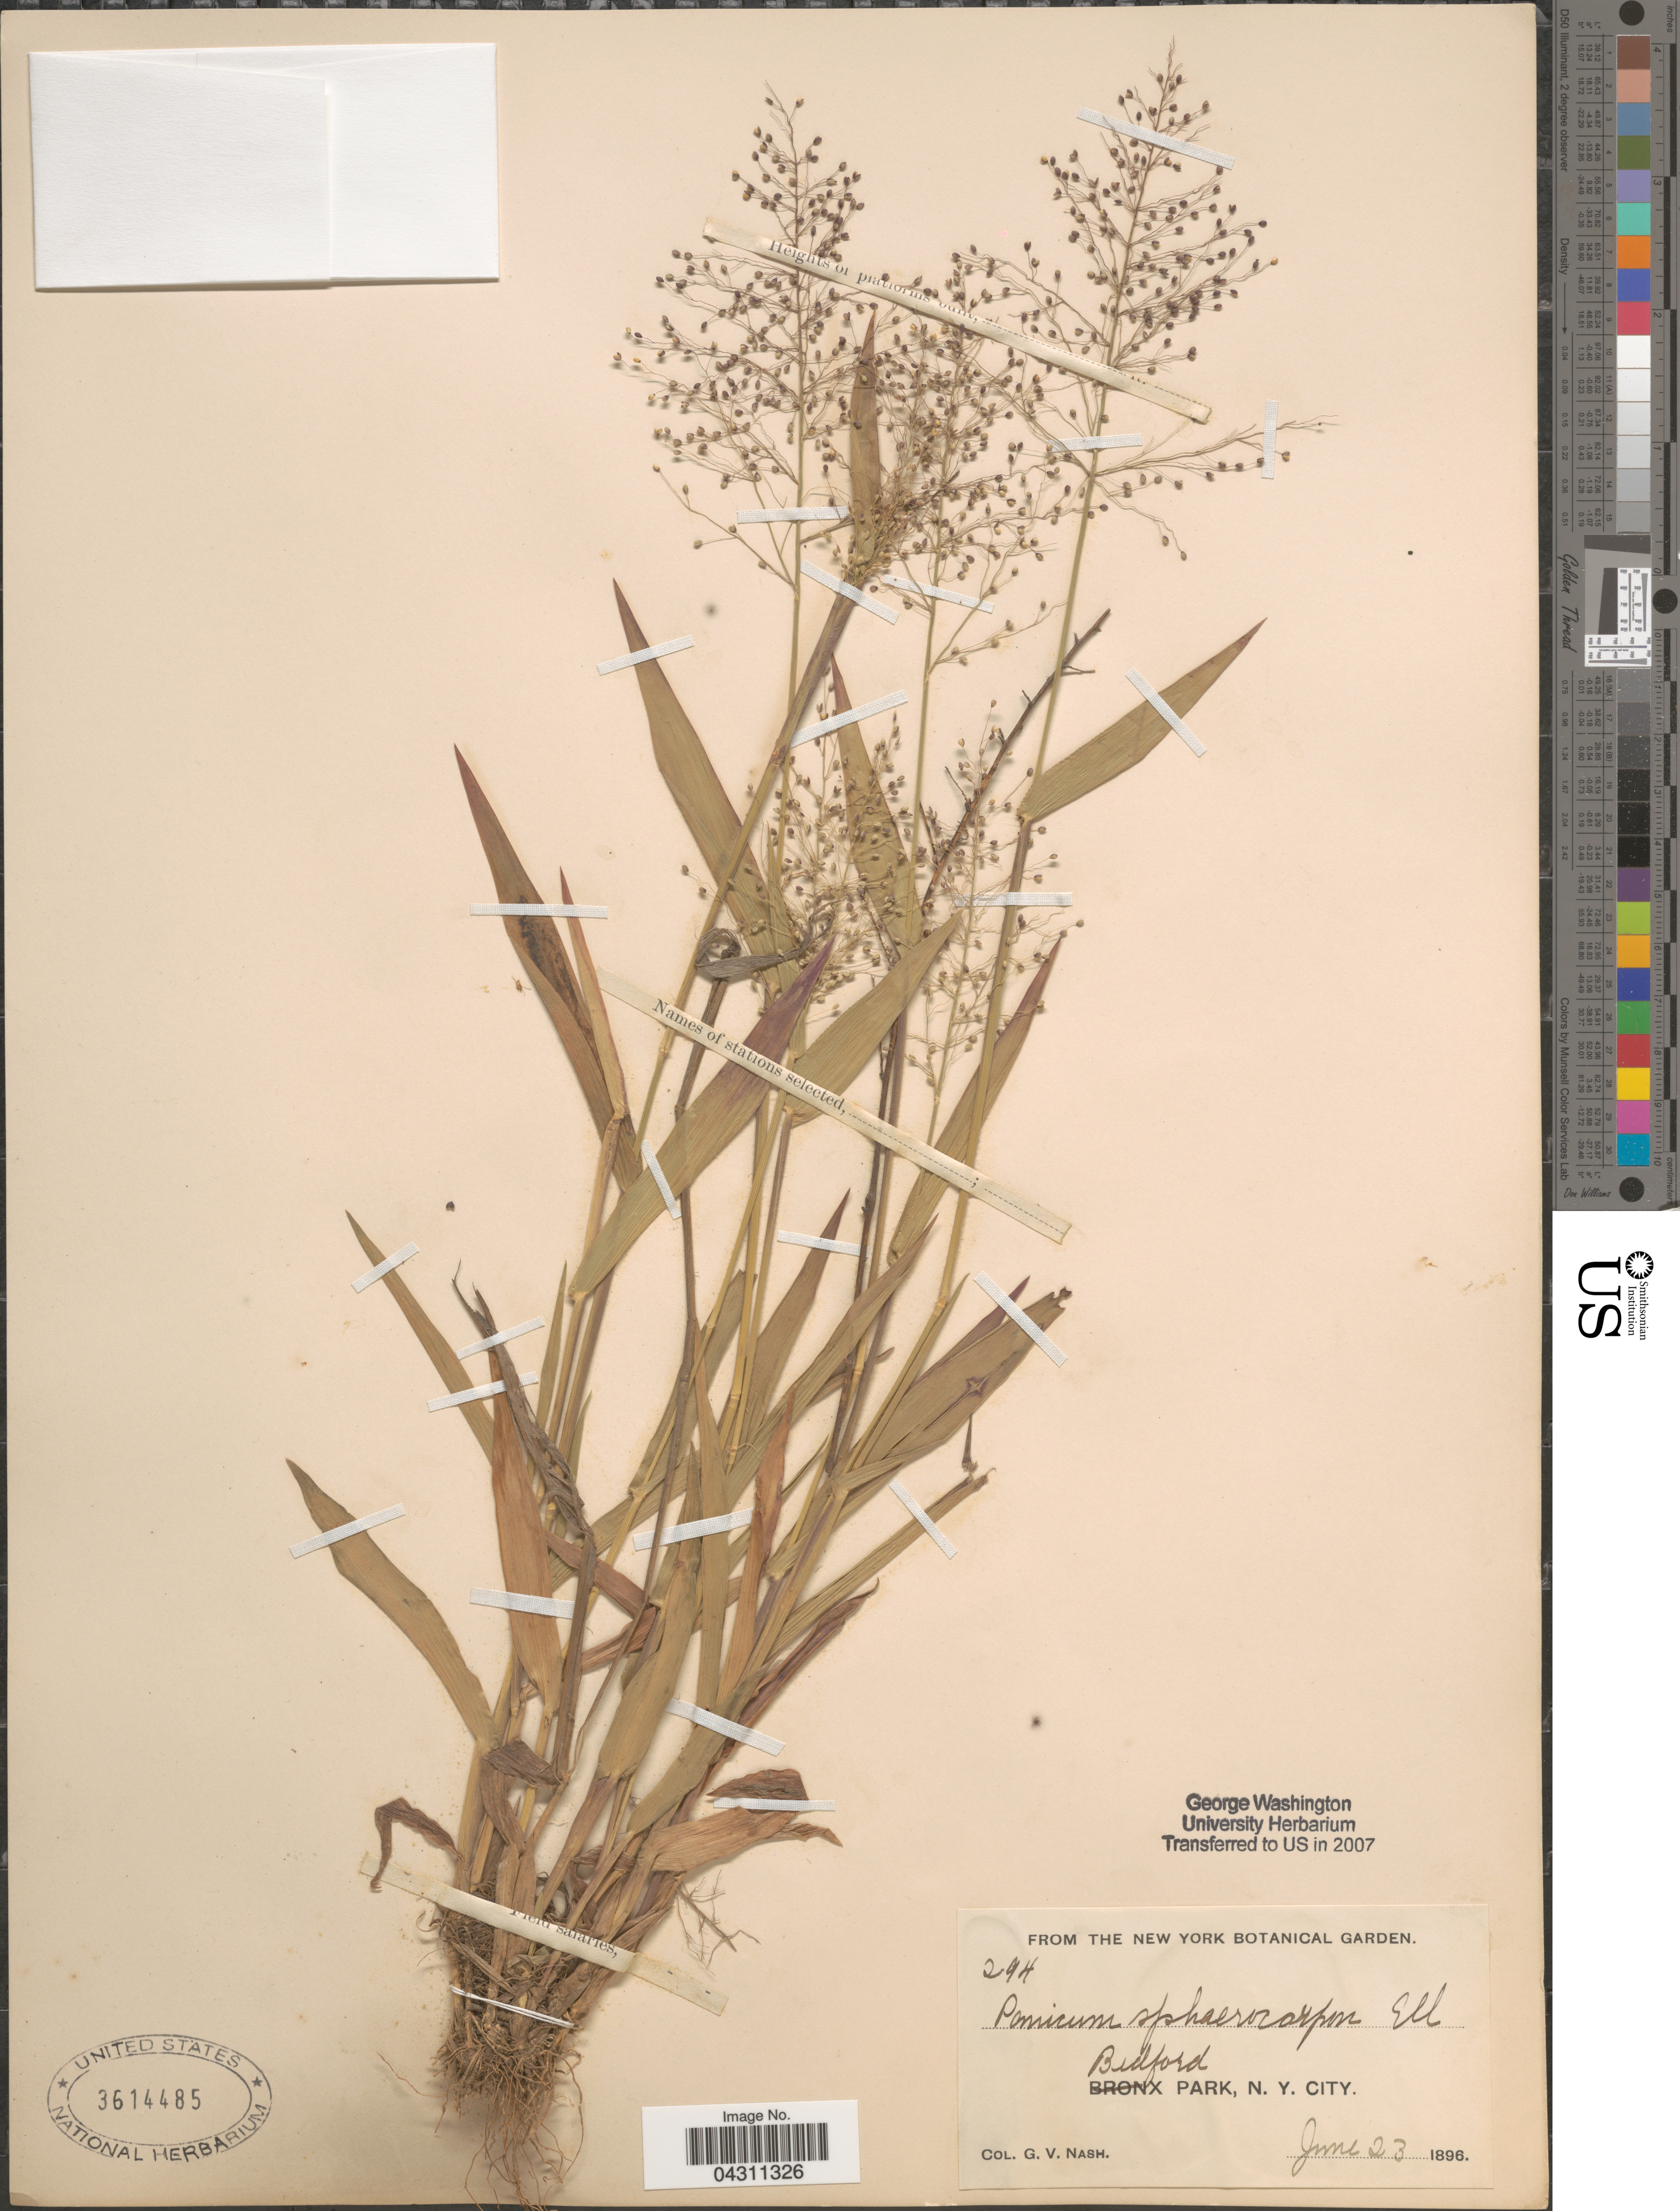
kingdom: Plantae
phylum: Tracheophyta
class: Liliopsida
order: Poales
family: Poaceae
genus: Dichanthelium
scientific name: Dichanthelium sphaerocarpon var. sphaerocarpon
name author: (Elliott) Gould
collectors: G. V. Nash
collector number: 294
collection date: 1896-06-23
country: United States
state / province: New York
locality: Bedford Park, N. Y. City.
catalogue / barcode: US 3614485